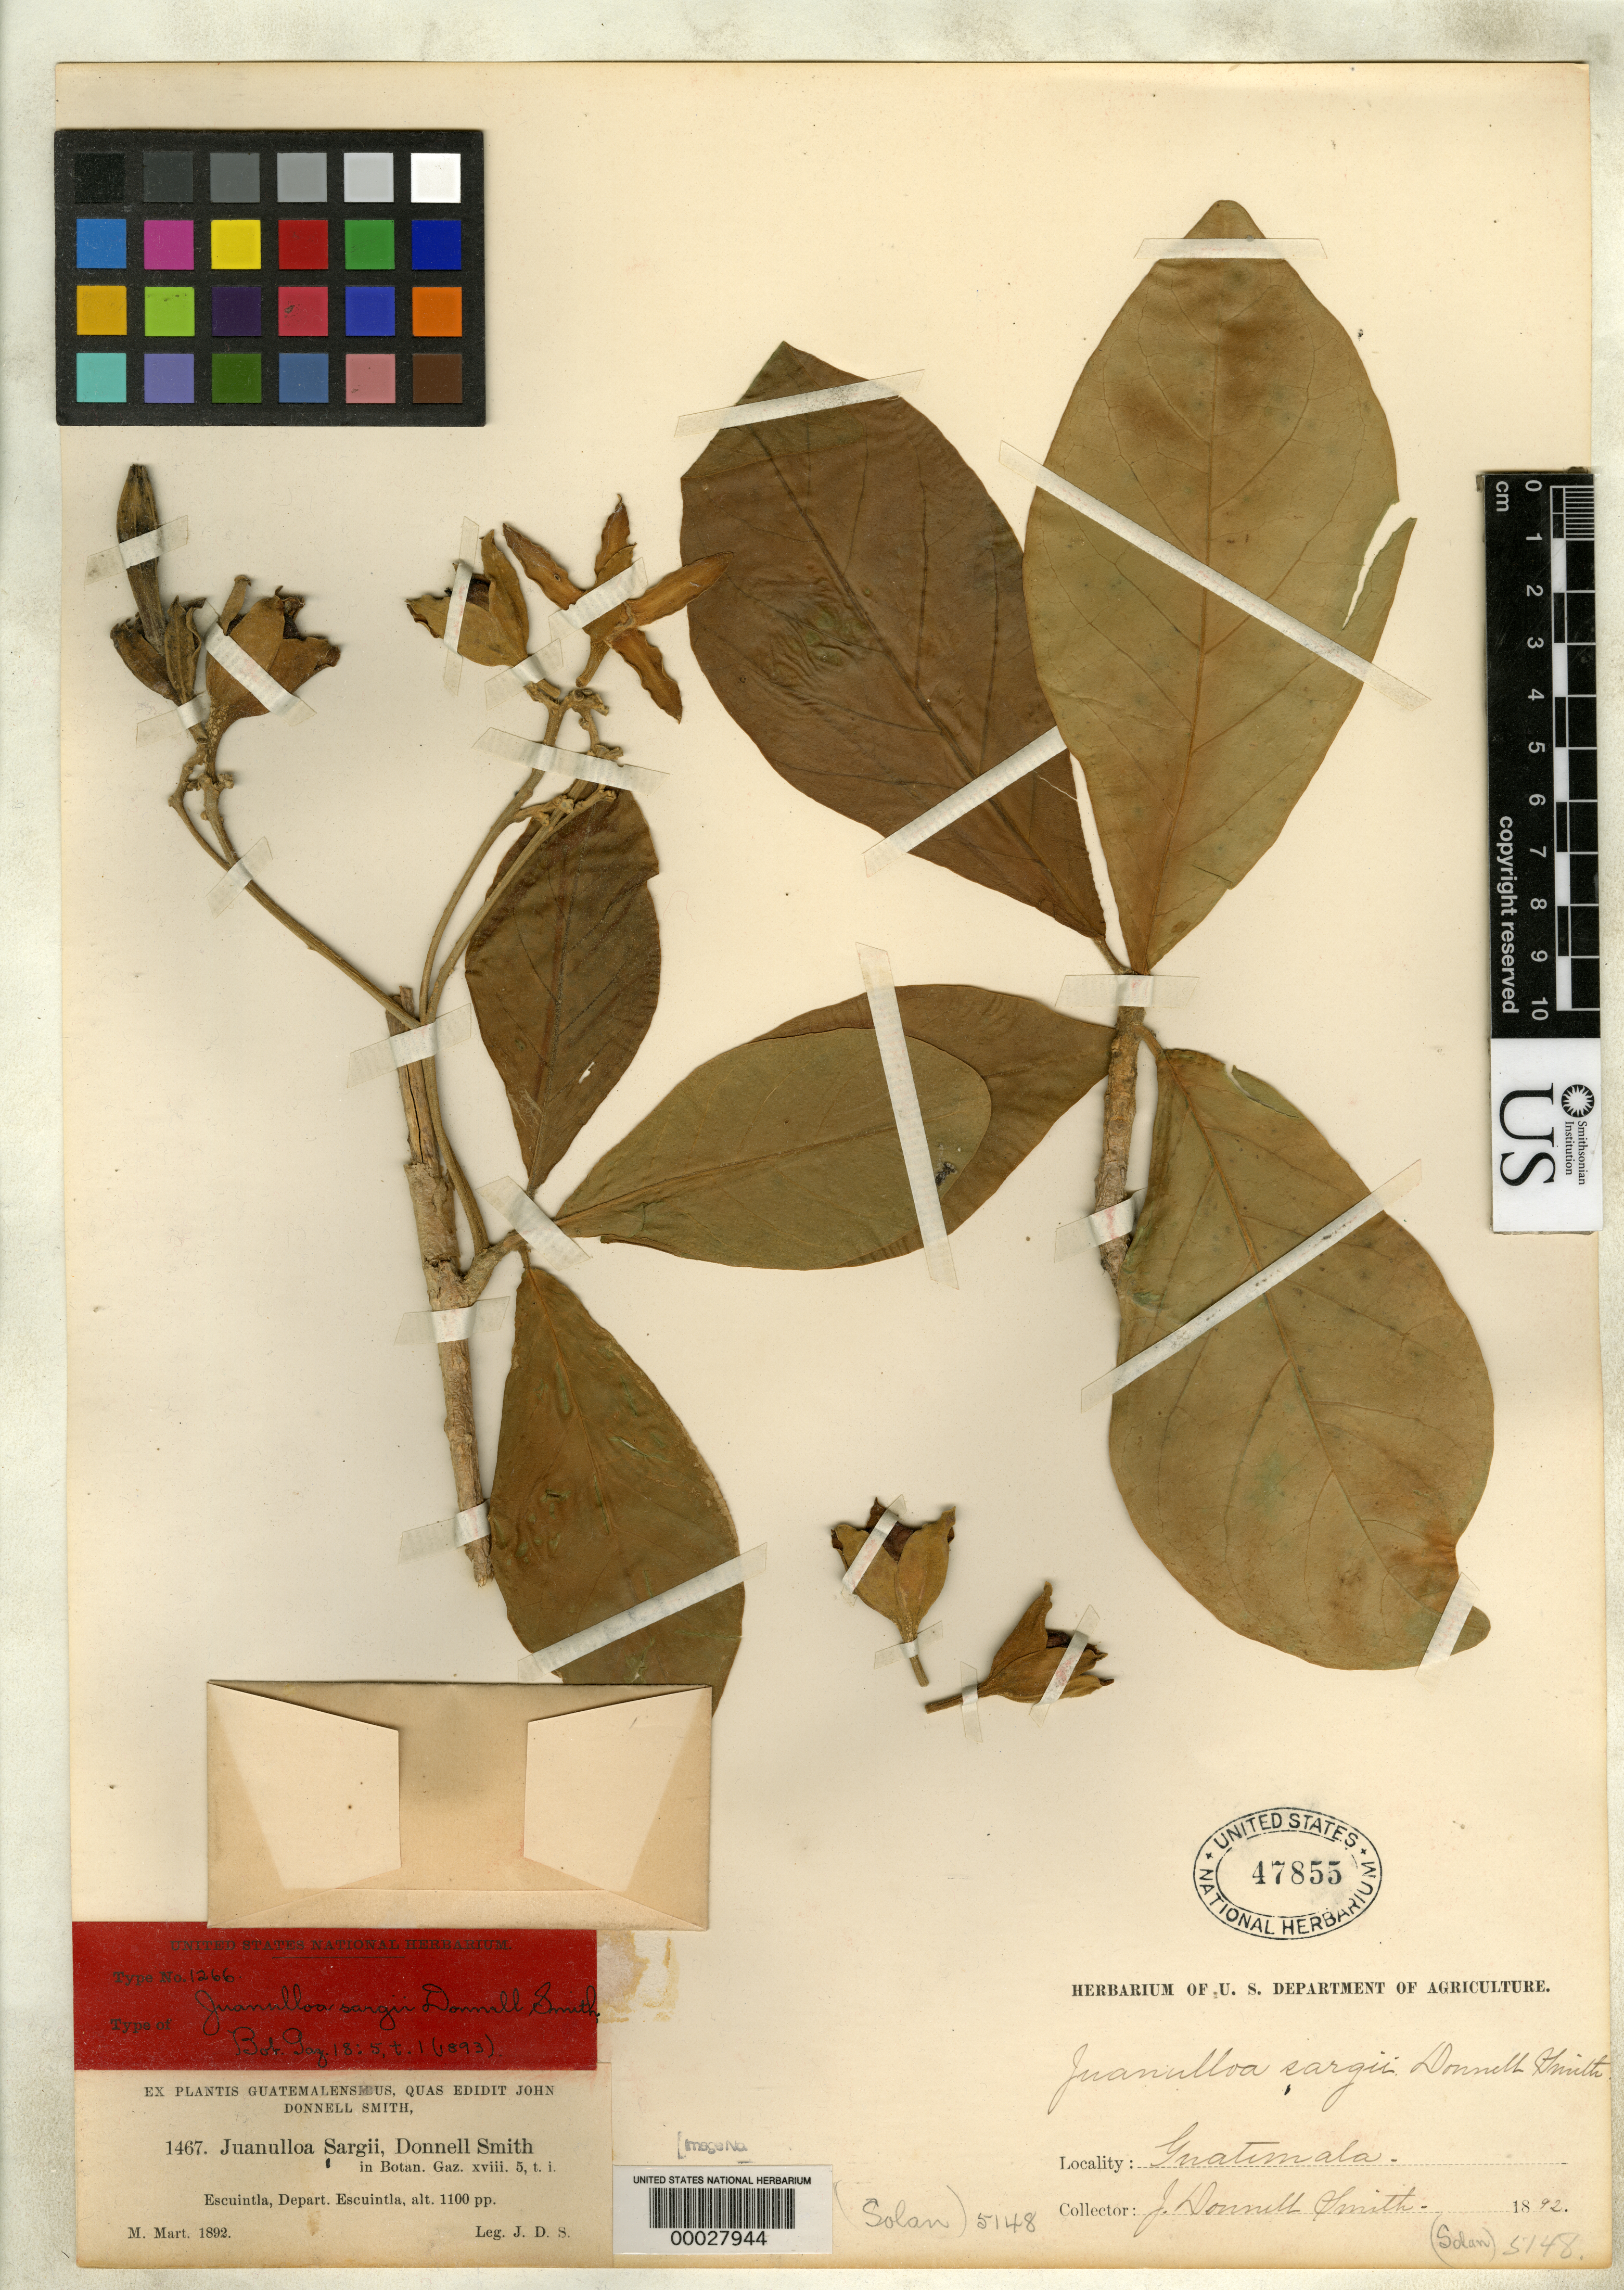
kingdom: Plantae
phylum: Tracheophyta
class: Magnoliopsida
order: Solanales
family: Solanaceae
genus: Juanulloa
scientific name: Juanulloa sargii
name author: Donn. Sm.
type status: Type Collection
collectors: J. Donnell Smith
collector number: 1467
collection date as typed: Mar 1892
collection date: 1892-03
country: Guatemala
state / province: Escuintla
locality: Escuintla.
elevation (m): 335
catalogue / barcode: US 47855